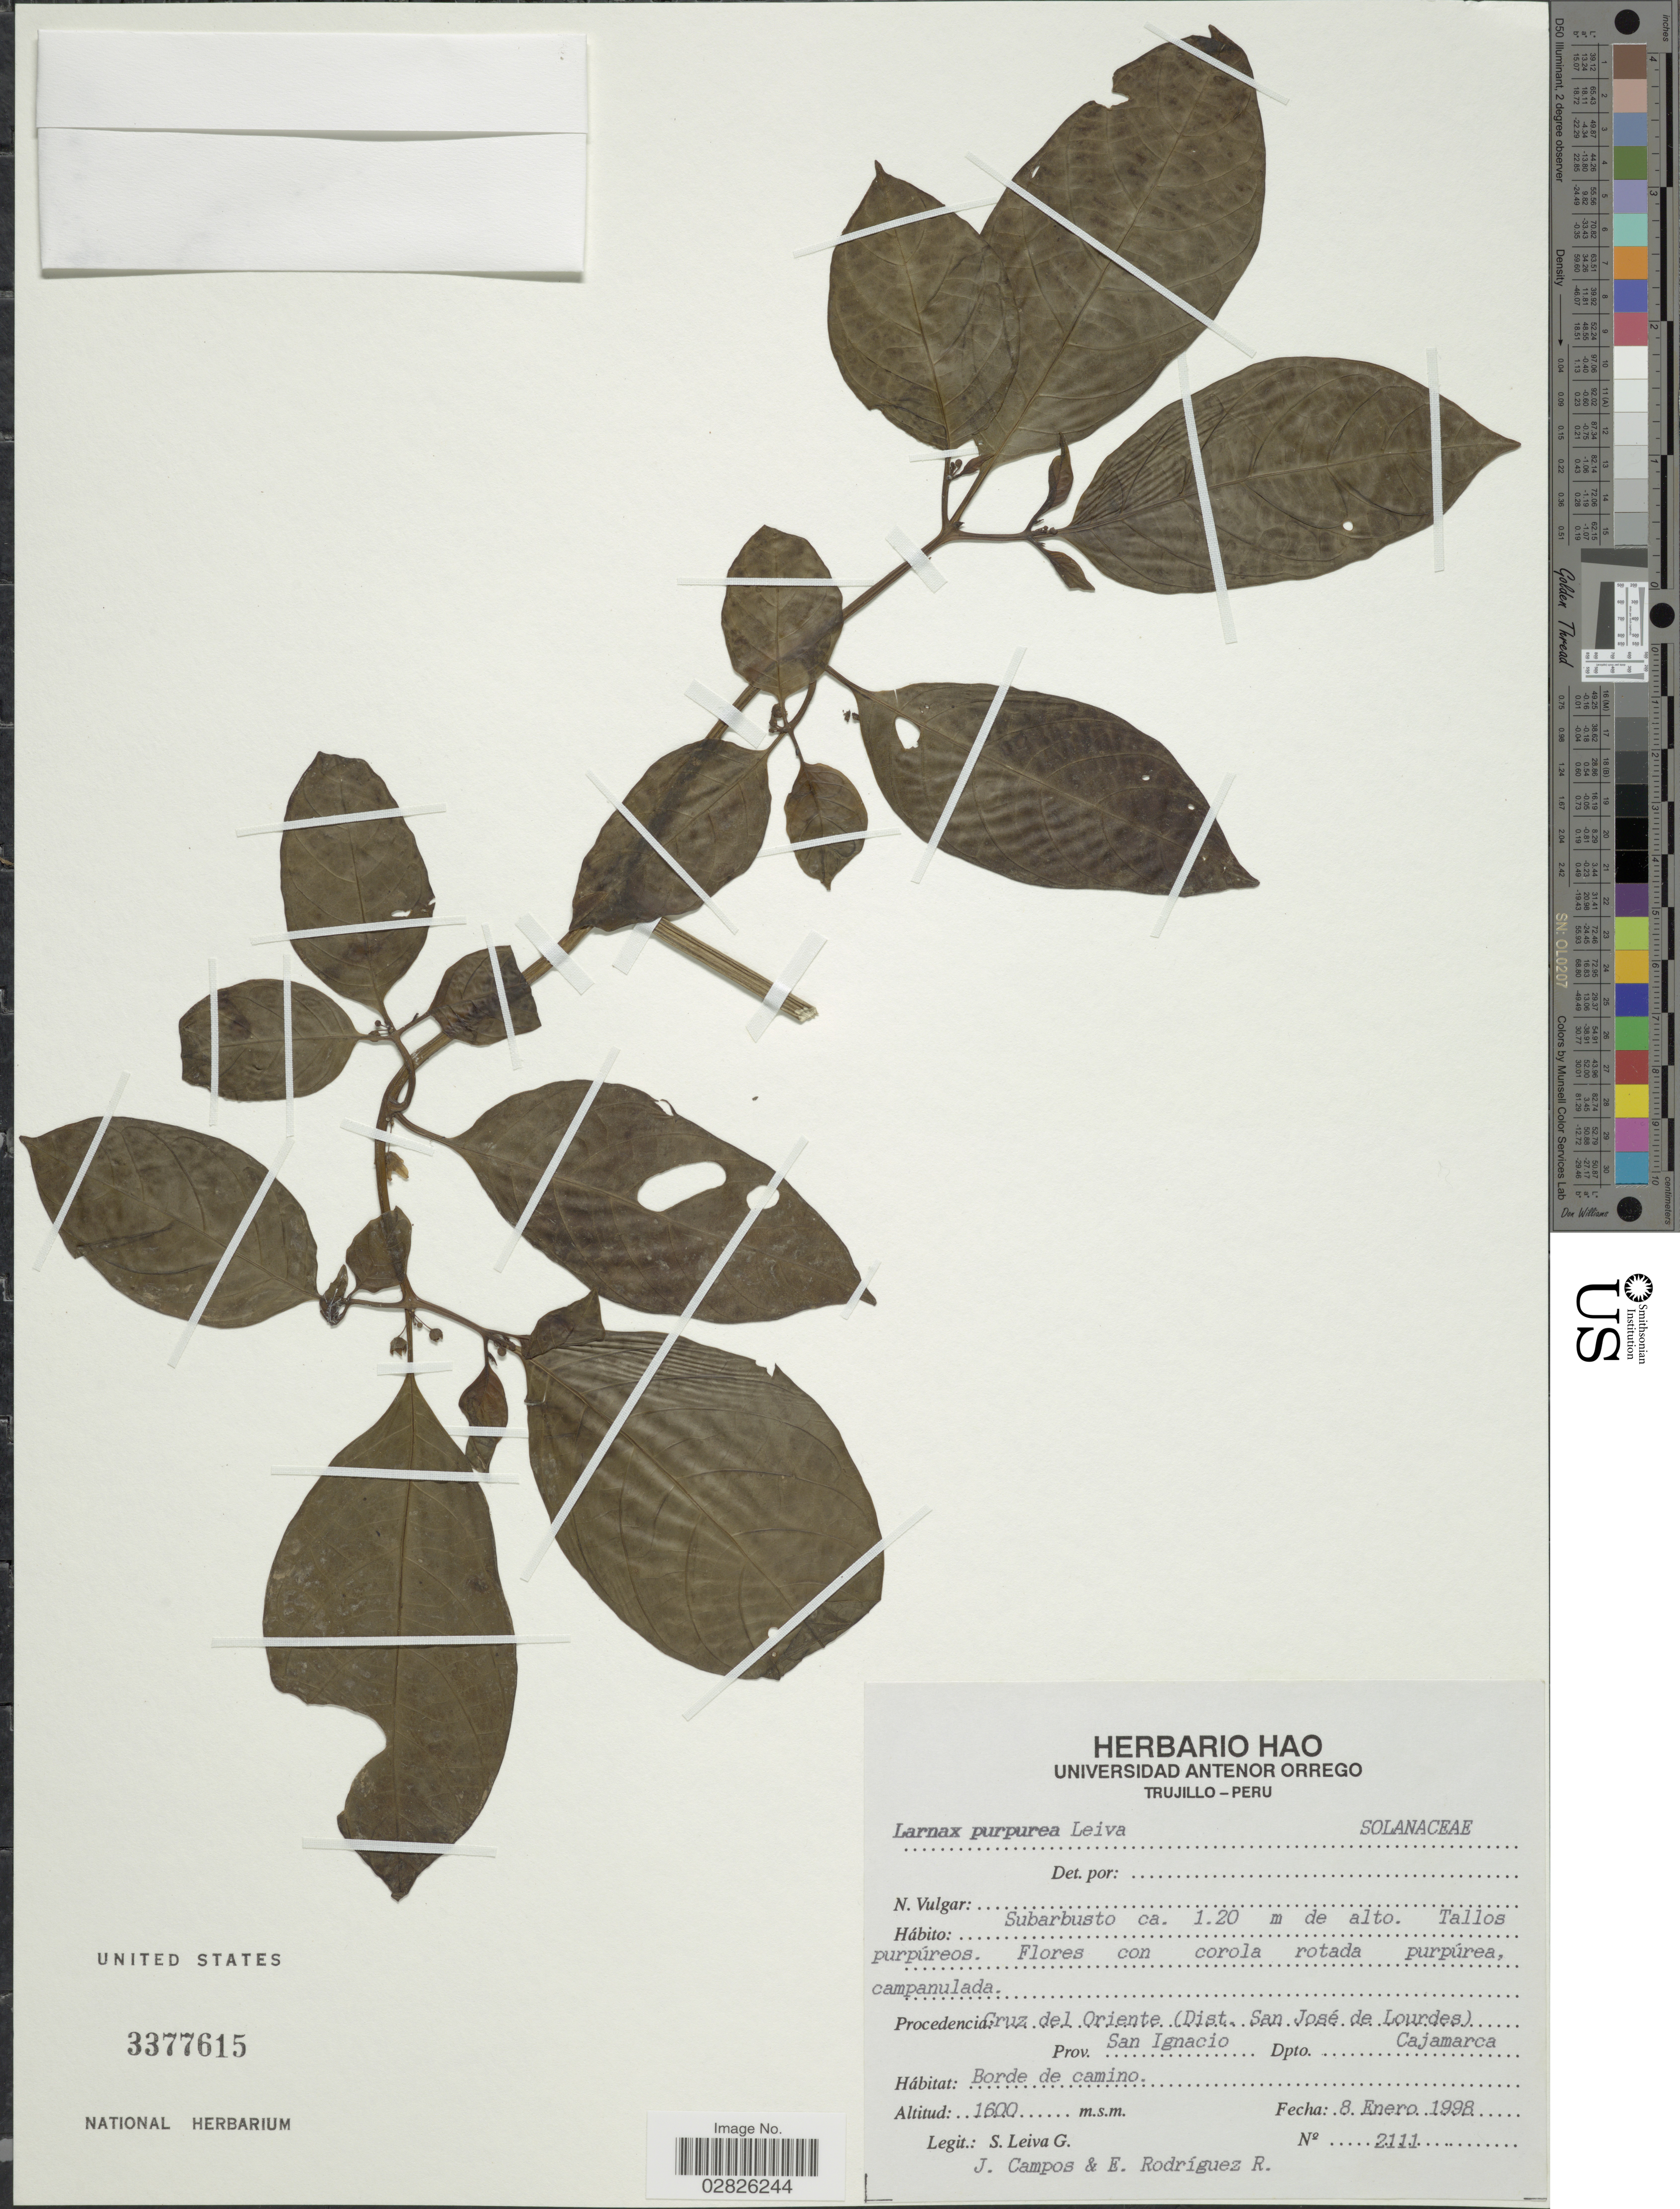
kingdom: Plantae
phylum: Tracheophyta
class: Magnoliopsida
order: Solanales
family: Solanaceae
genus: Larnax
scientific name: Larnax purpurea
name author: S. Leiva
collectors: S. Leiva G., J. Campos & E. Rodríguez R.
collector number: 2111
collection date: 1998-01-08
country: Peru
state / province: Cajamarca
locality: Procedencia Cruz del Oriente (Dist. San José de Lourdes). Prov. San Ignacio, Dpto. Cajamarca.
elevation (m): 1600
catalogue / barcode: US 3377615